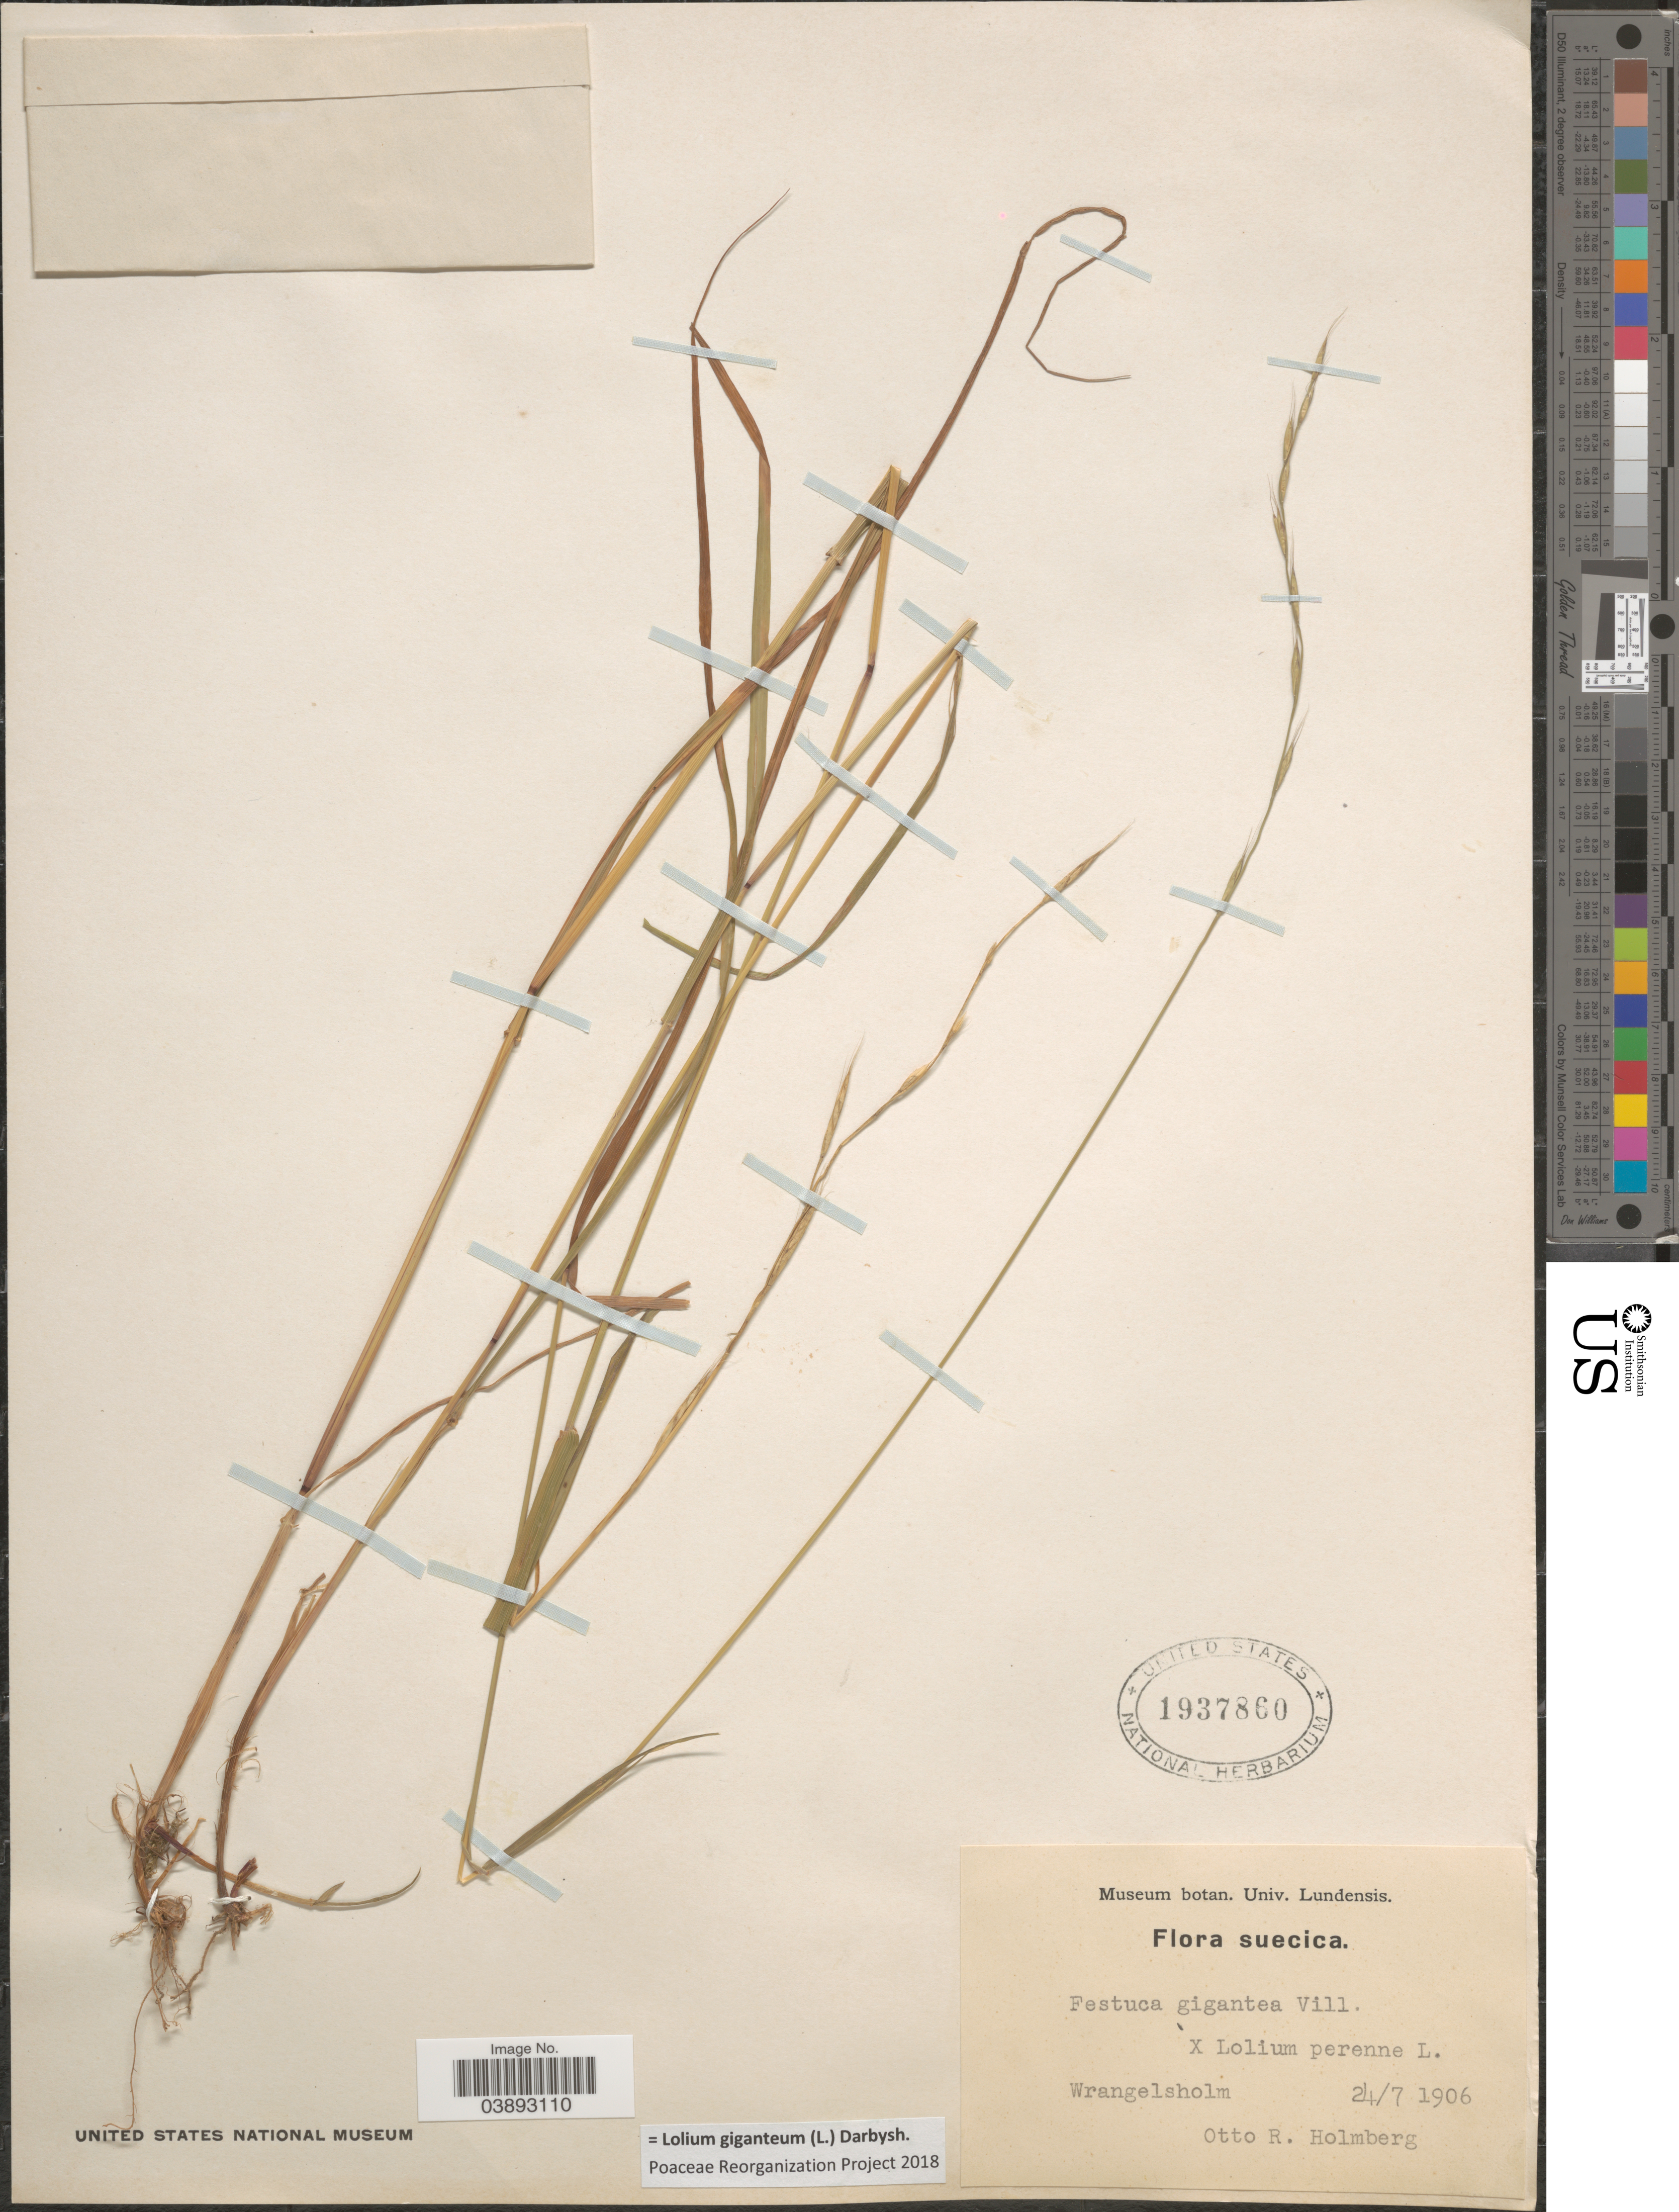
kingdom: Plantae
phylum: Tracheophyta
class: Liliopsida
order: Poales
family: Poaceae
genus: Lolium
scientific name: Lolium giganteum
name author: (L.) Darbysh.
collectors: O. Holmberg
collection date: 1906-07-24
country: Sweden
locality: Suecica. Wrangelsholm.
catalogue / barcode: US 1937860